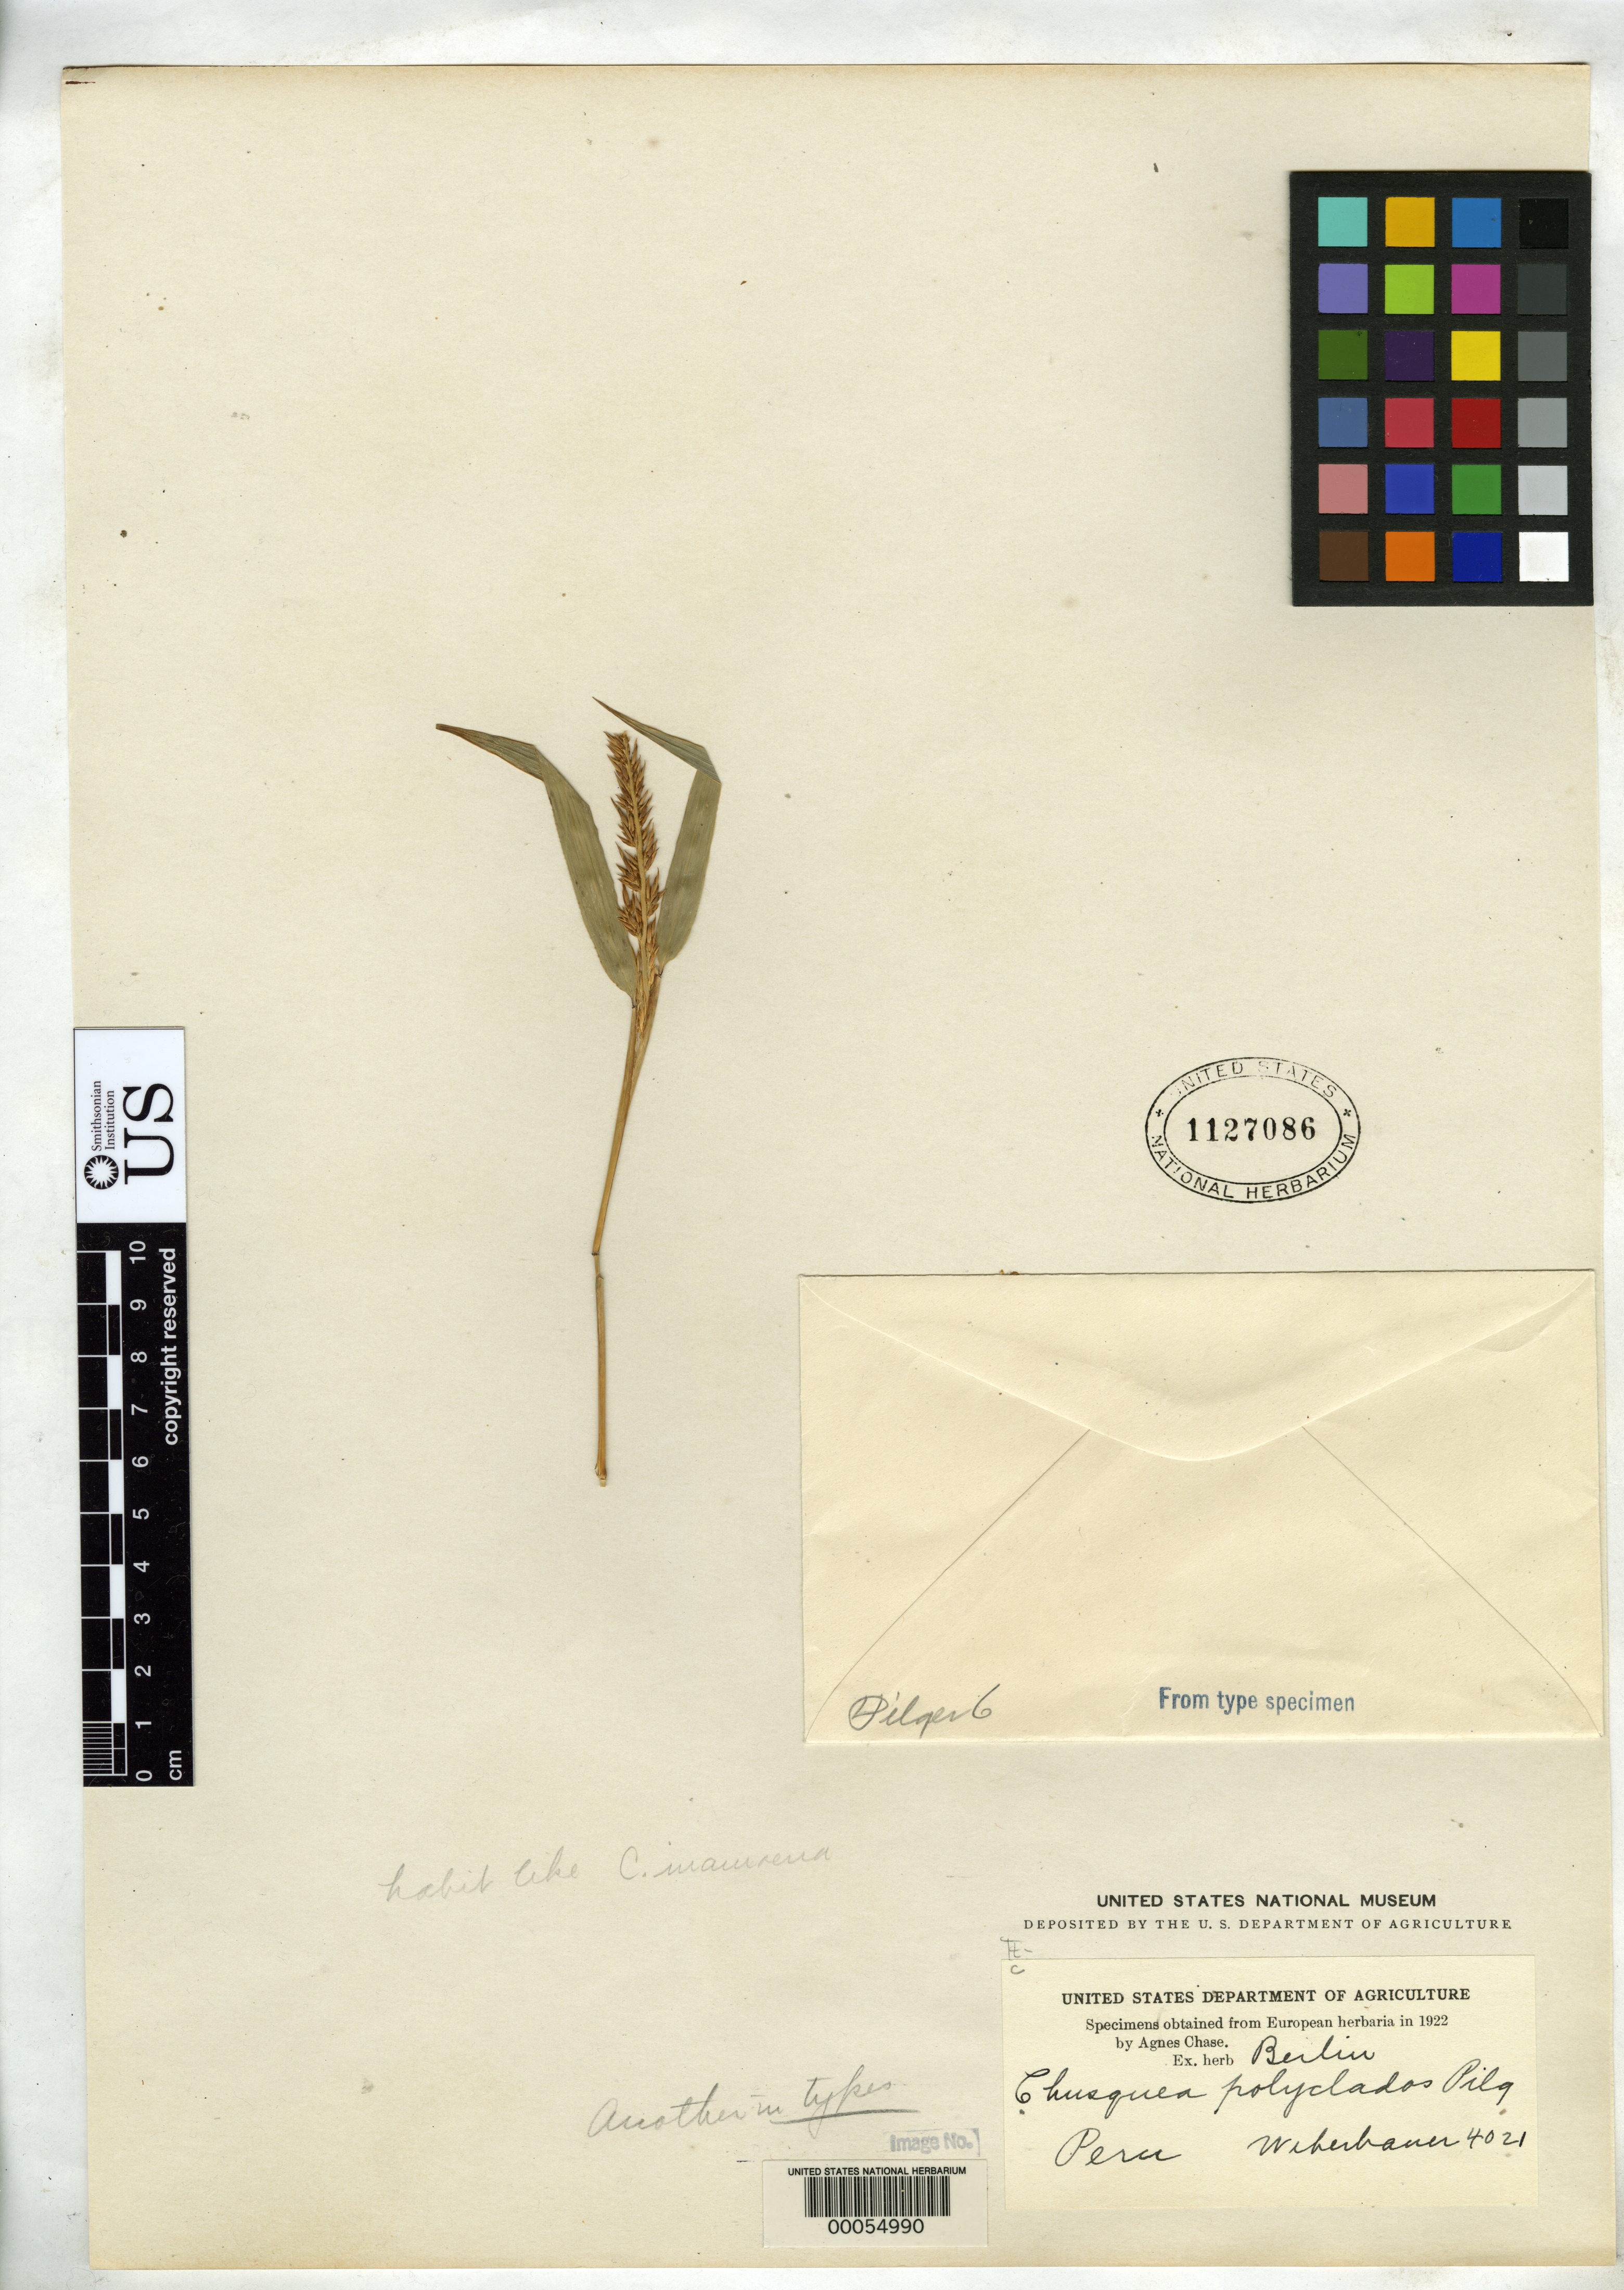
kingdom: Plantae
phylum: Tracheophyta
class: Liliopsida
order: Poales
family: Poaceae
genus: Chusquea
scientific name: Chusquea polyclados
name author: Pilg.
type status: Type Fragment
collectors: A. Weberbauer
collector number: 4021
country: Peru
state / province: Cajamarca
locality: supra Hacienda La Tahona ad Hualgayoc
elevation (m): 3100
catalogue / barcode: US 1127086